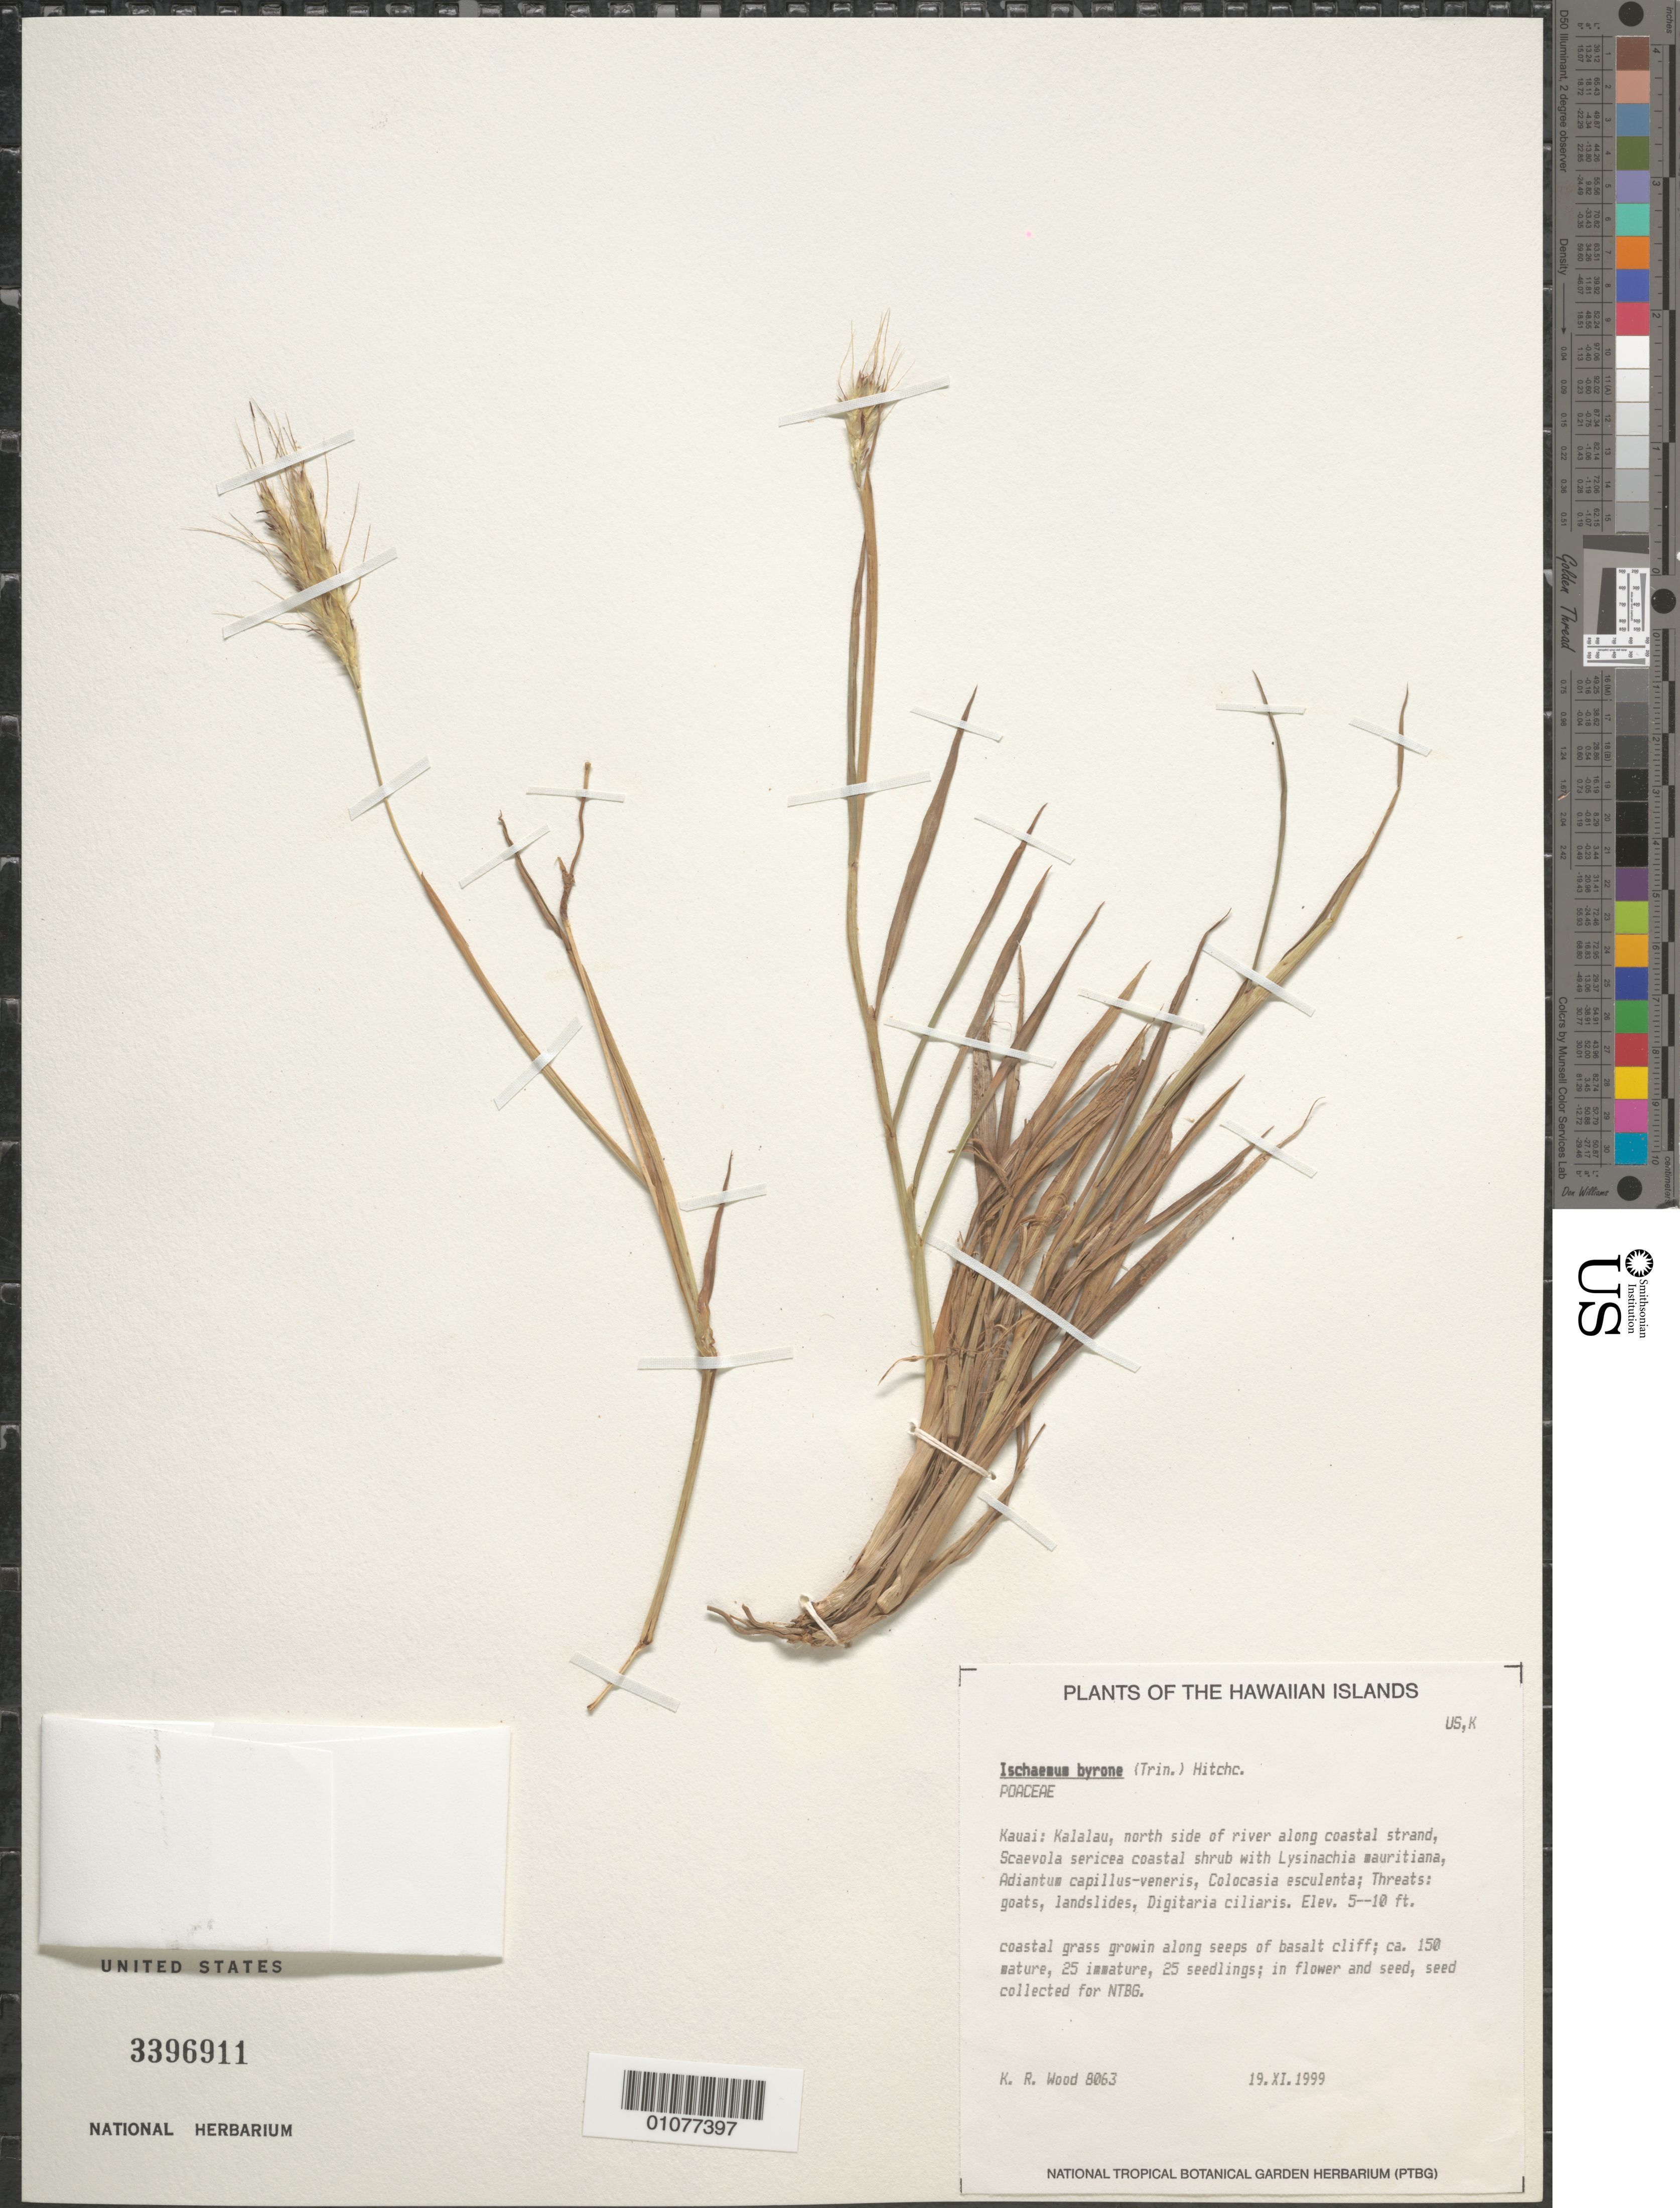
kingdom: Plantae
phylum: Tracheophyta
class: Liliopsida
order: Poales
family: Poaceae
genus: Ischaemum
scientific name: Ischaemum byrone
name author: (Trin.) Hitchc.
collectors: K. R. Wood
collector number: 8063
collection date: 1999-11-19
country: United States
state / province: Hawaii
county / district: Honolulu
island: Oahu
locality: Kalalau, N side of river along coastal strand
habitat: coastal grass growing along seeps of basalt cliff; goats, landslides, Digitaria ciliaris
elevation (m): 2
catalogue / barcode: US 3396911